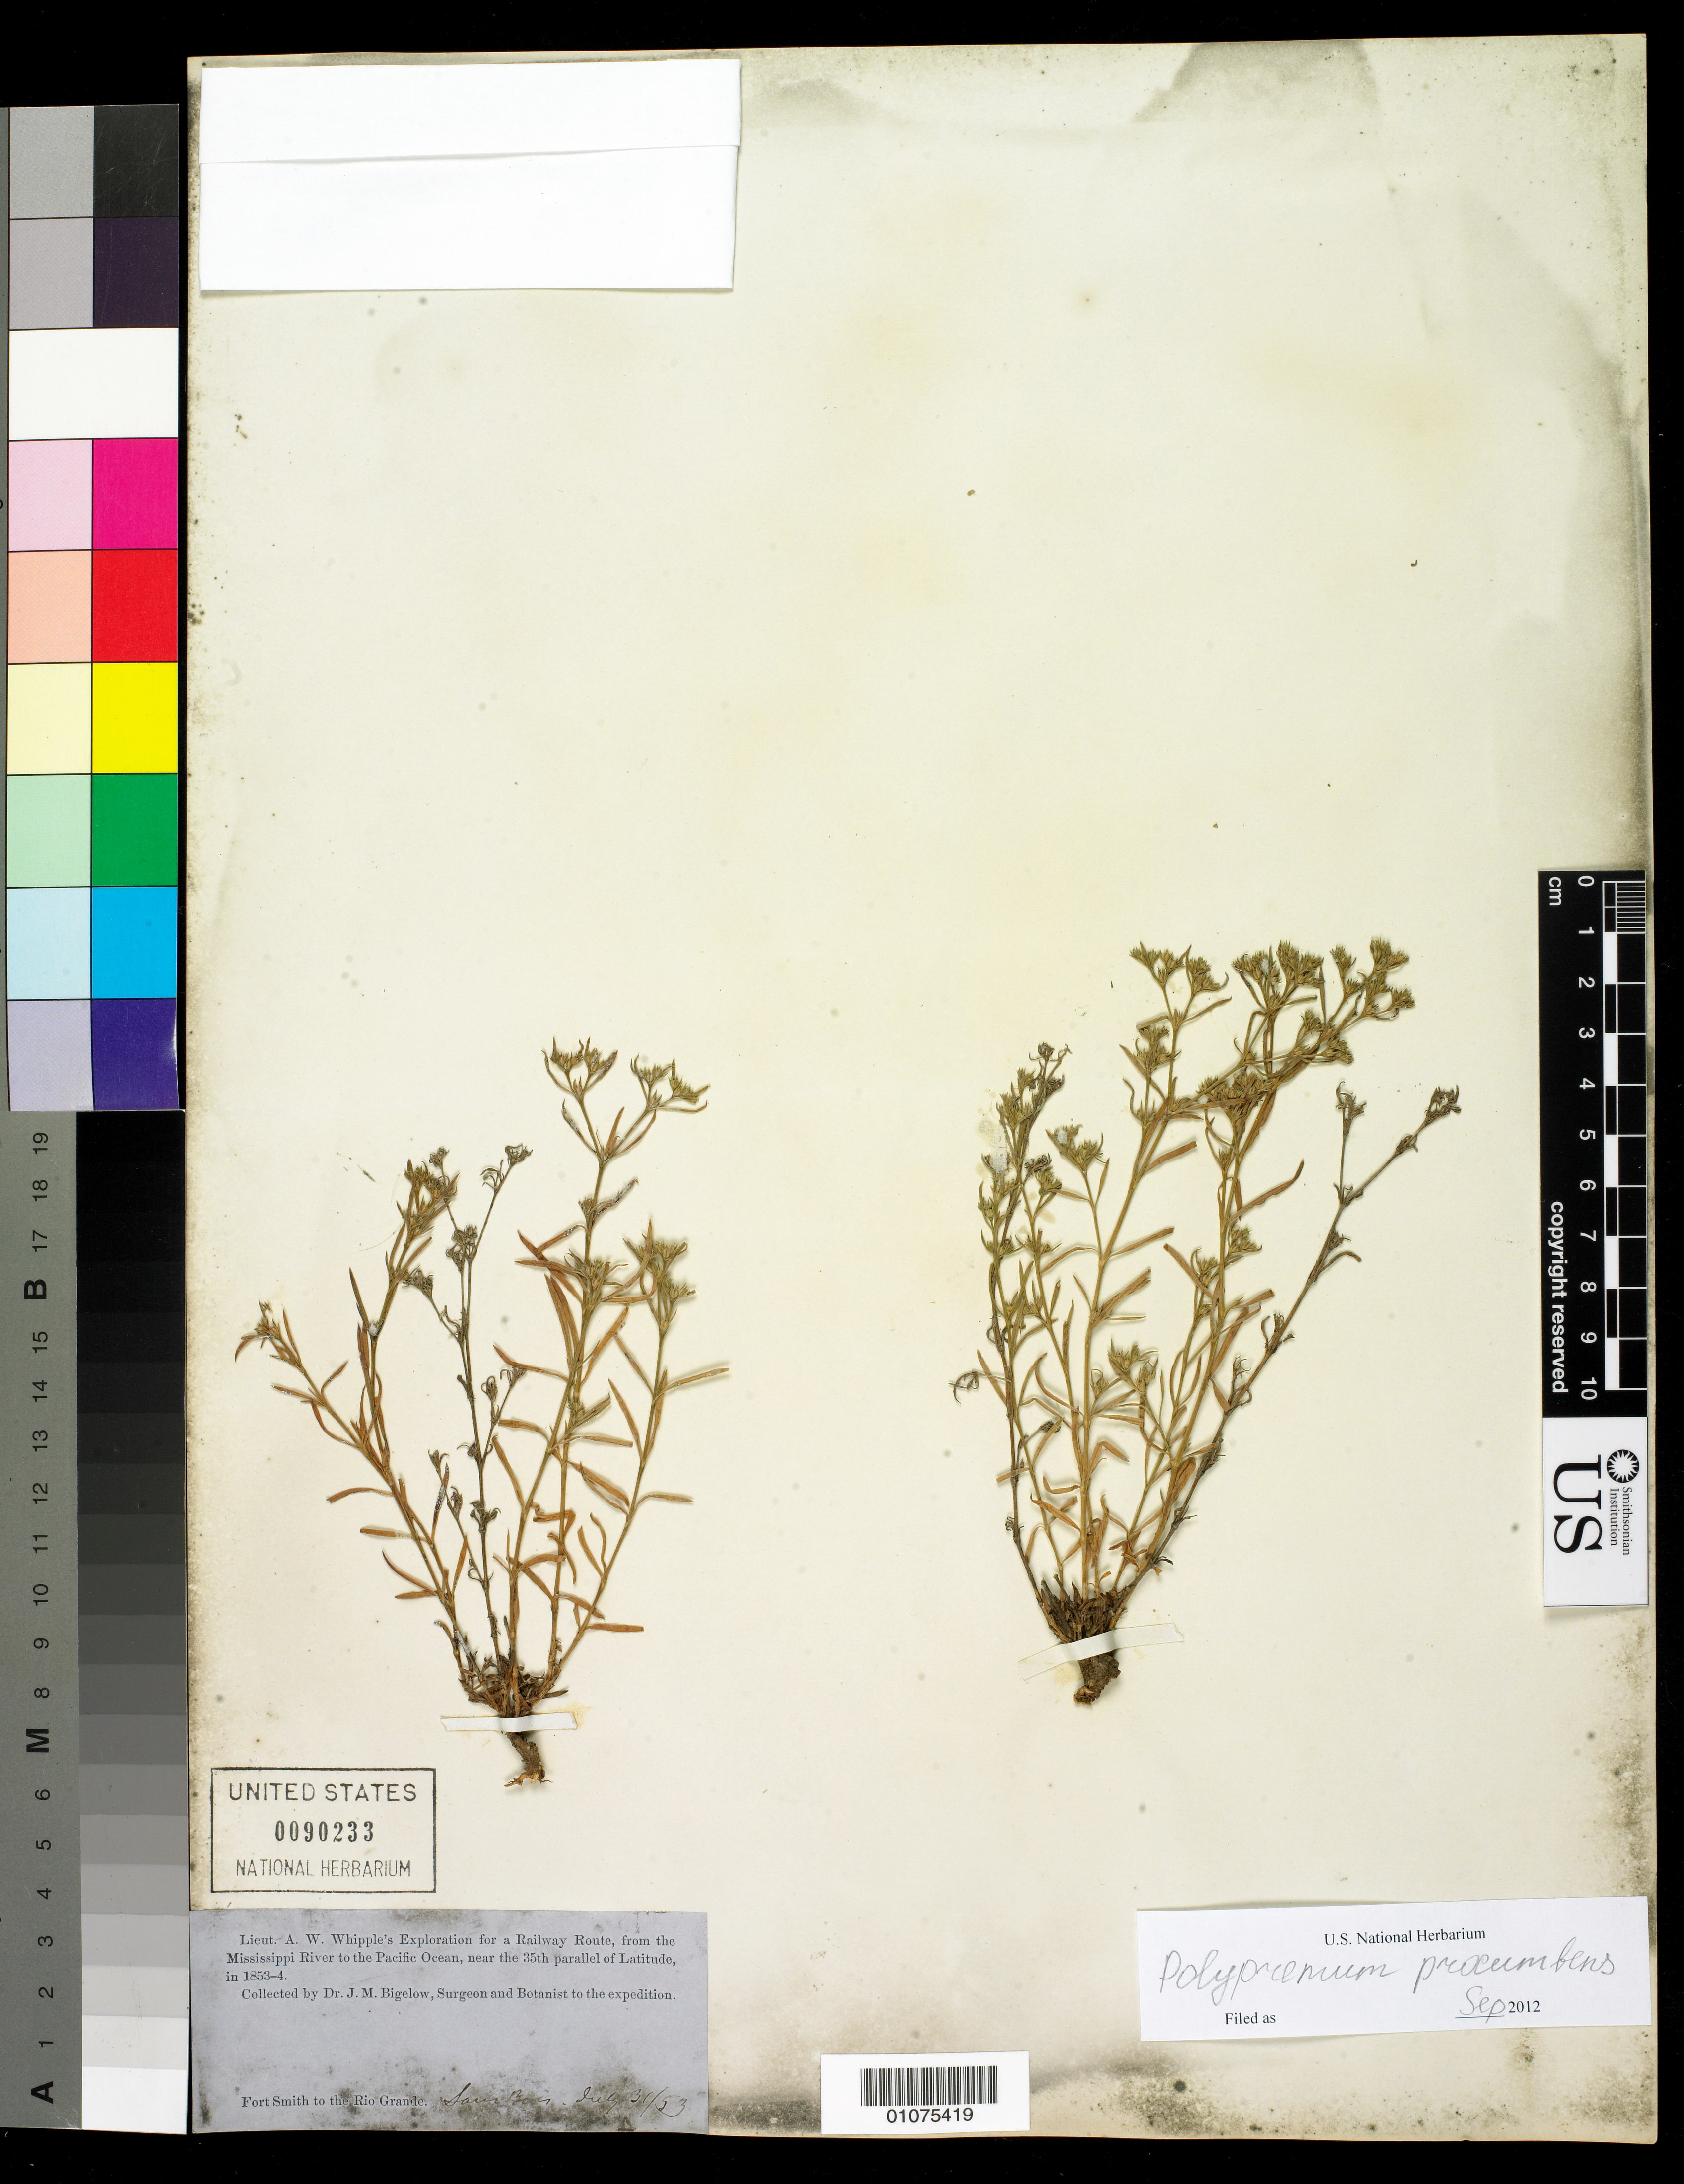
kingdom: Plantae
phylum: Tracheophyta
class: Magnoliopsida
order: Lamiales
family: Tetrachondraceae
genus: Polypremum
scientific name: Polypremum procumbens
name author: L.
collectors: J. M. Bigelow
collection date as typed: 31 Jul 1853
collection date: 1853-07-31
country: United States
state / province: Oklahoma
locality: Fort Smith to the Rio Grande. Sans Bois.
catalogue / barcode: US 90233